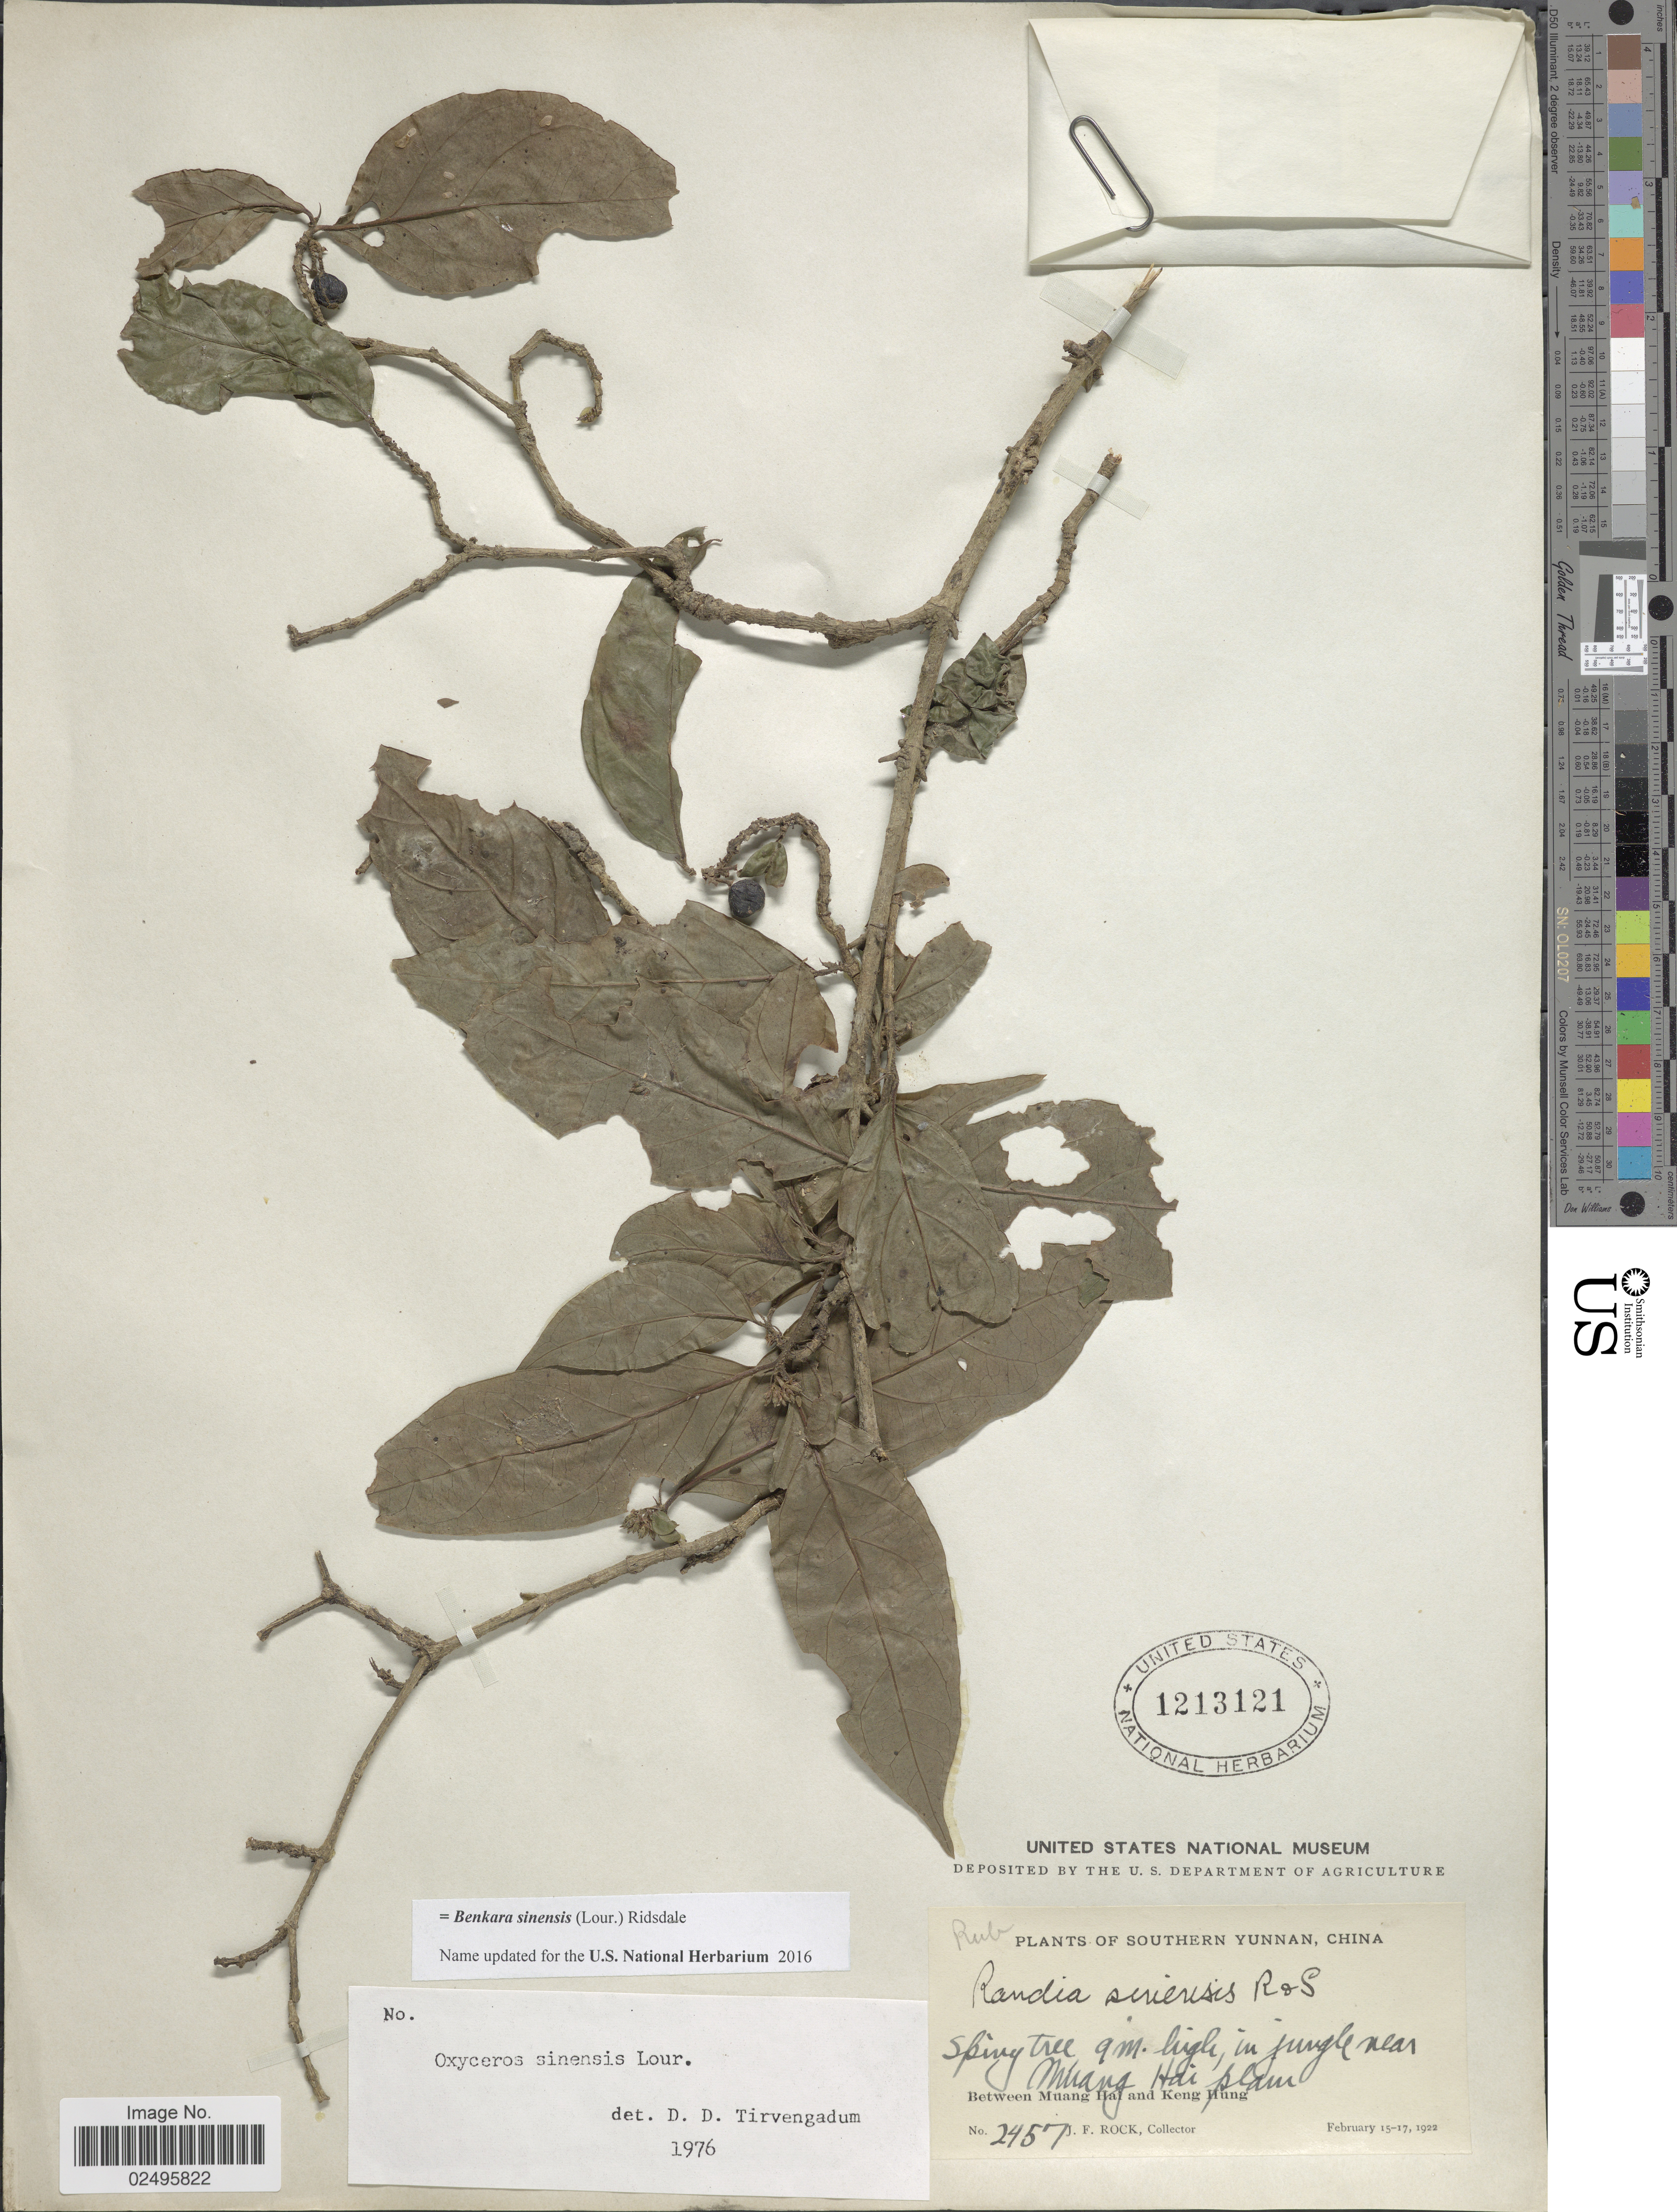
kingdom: Plantae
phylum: Tracheophyta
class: Magnoliopsida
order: Gentianales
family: Rubiaceae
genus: Oxyceros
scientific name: Oxyceros sinensis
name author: Lour.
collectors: J. Rock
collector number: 2457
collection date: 1922-02-15/1922-02-17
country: China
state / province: Yunnan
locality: Southern Yunnan. Between Muang Hai and Keng Hung. In jungle near Muang Hai Plain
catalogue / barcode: US 1213121